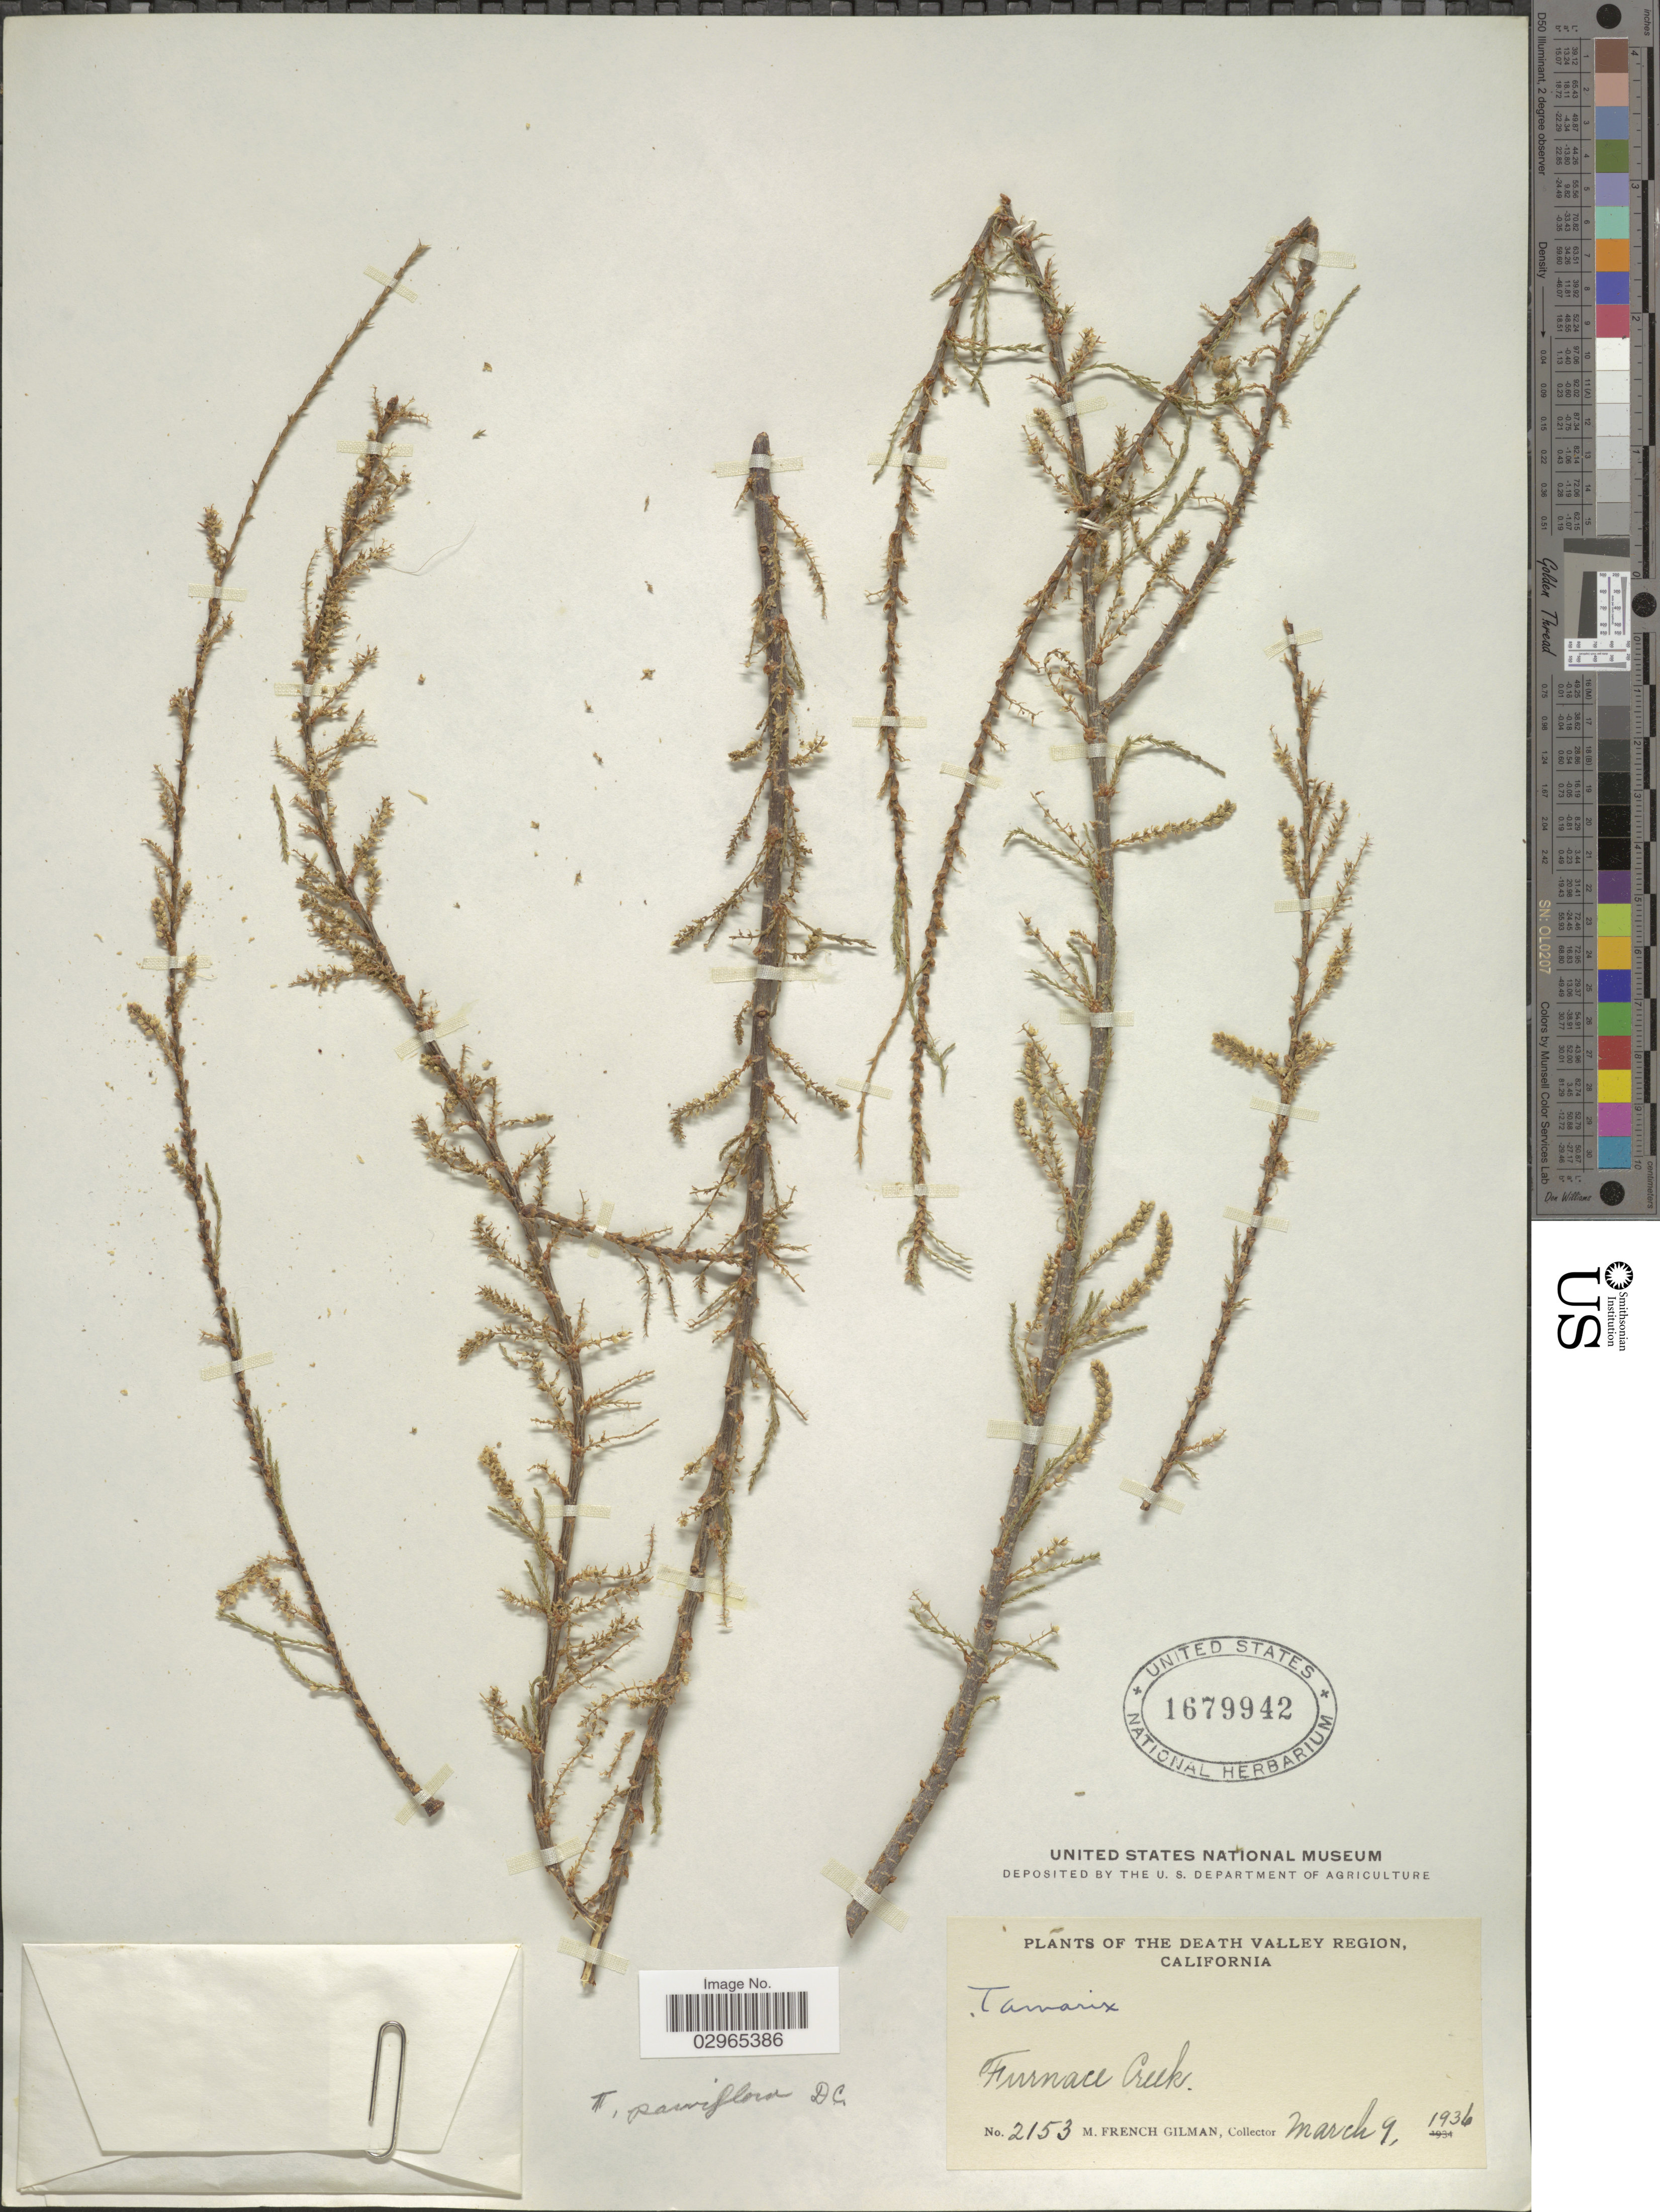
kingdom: Plantae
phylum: Tracheophyta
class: Magnoliopsida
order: Caryophyllales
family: Tamaricaceae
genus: Tamarix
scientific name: Tamarix parviflora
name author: DC.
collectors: M. F. Gilman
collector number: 2153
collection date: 1936-03-09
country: United States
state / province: California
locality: The Death Valley Region. Furnace Creek.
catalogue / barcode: US 1679942